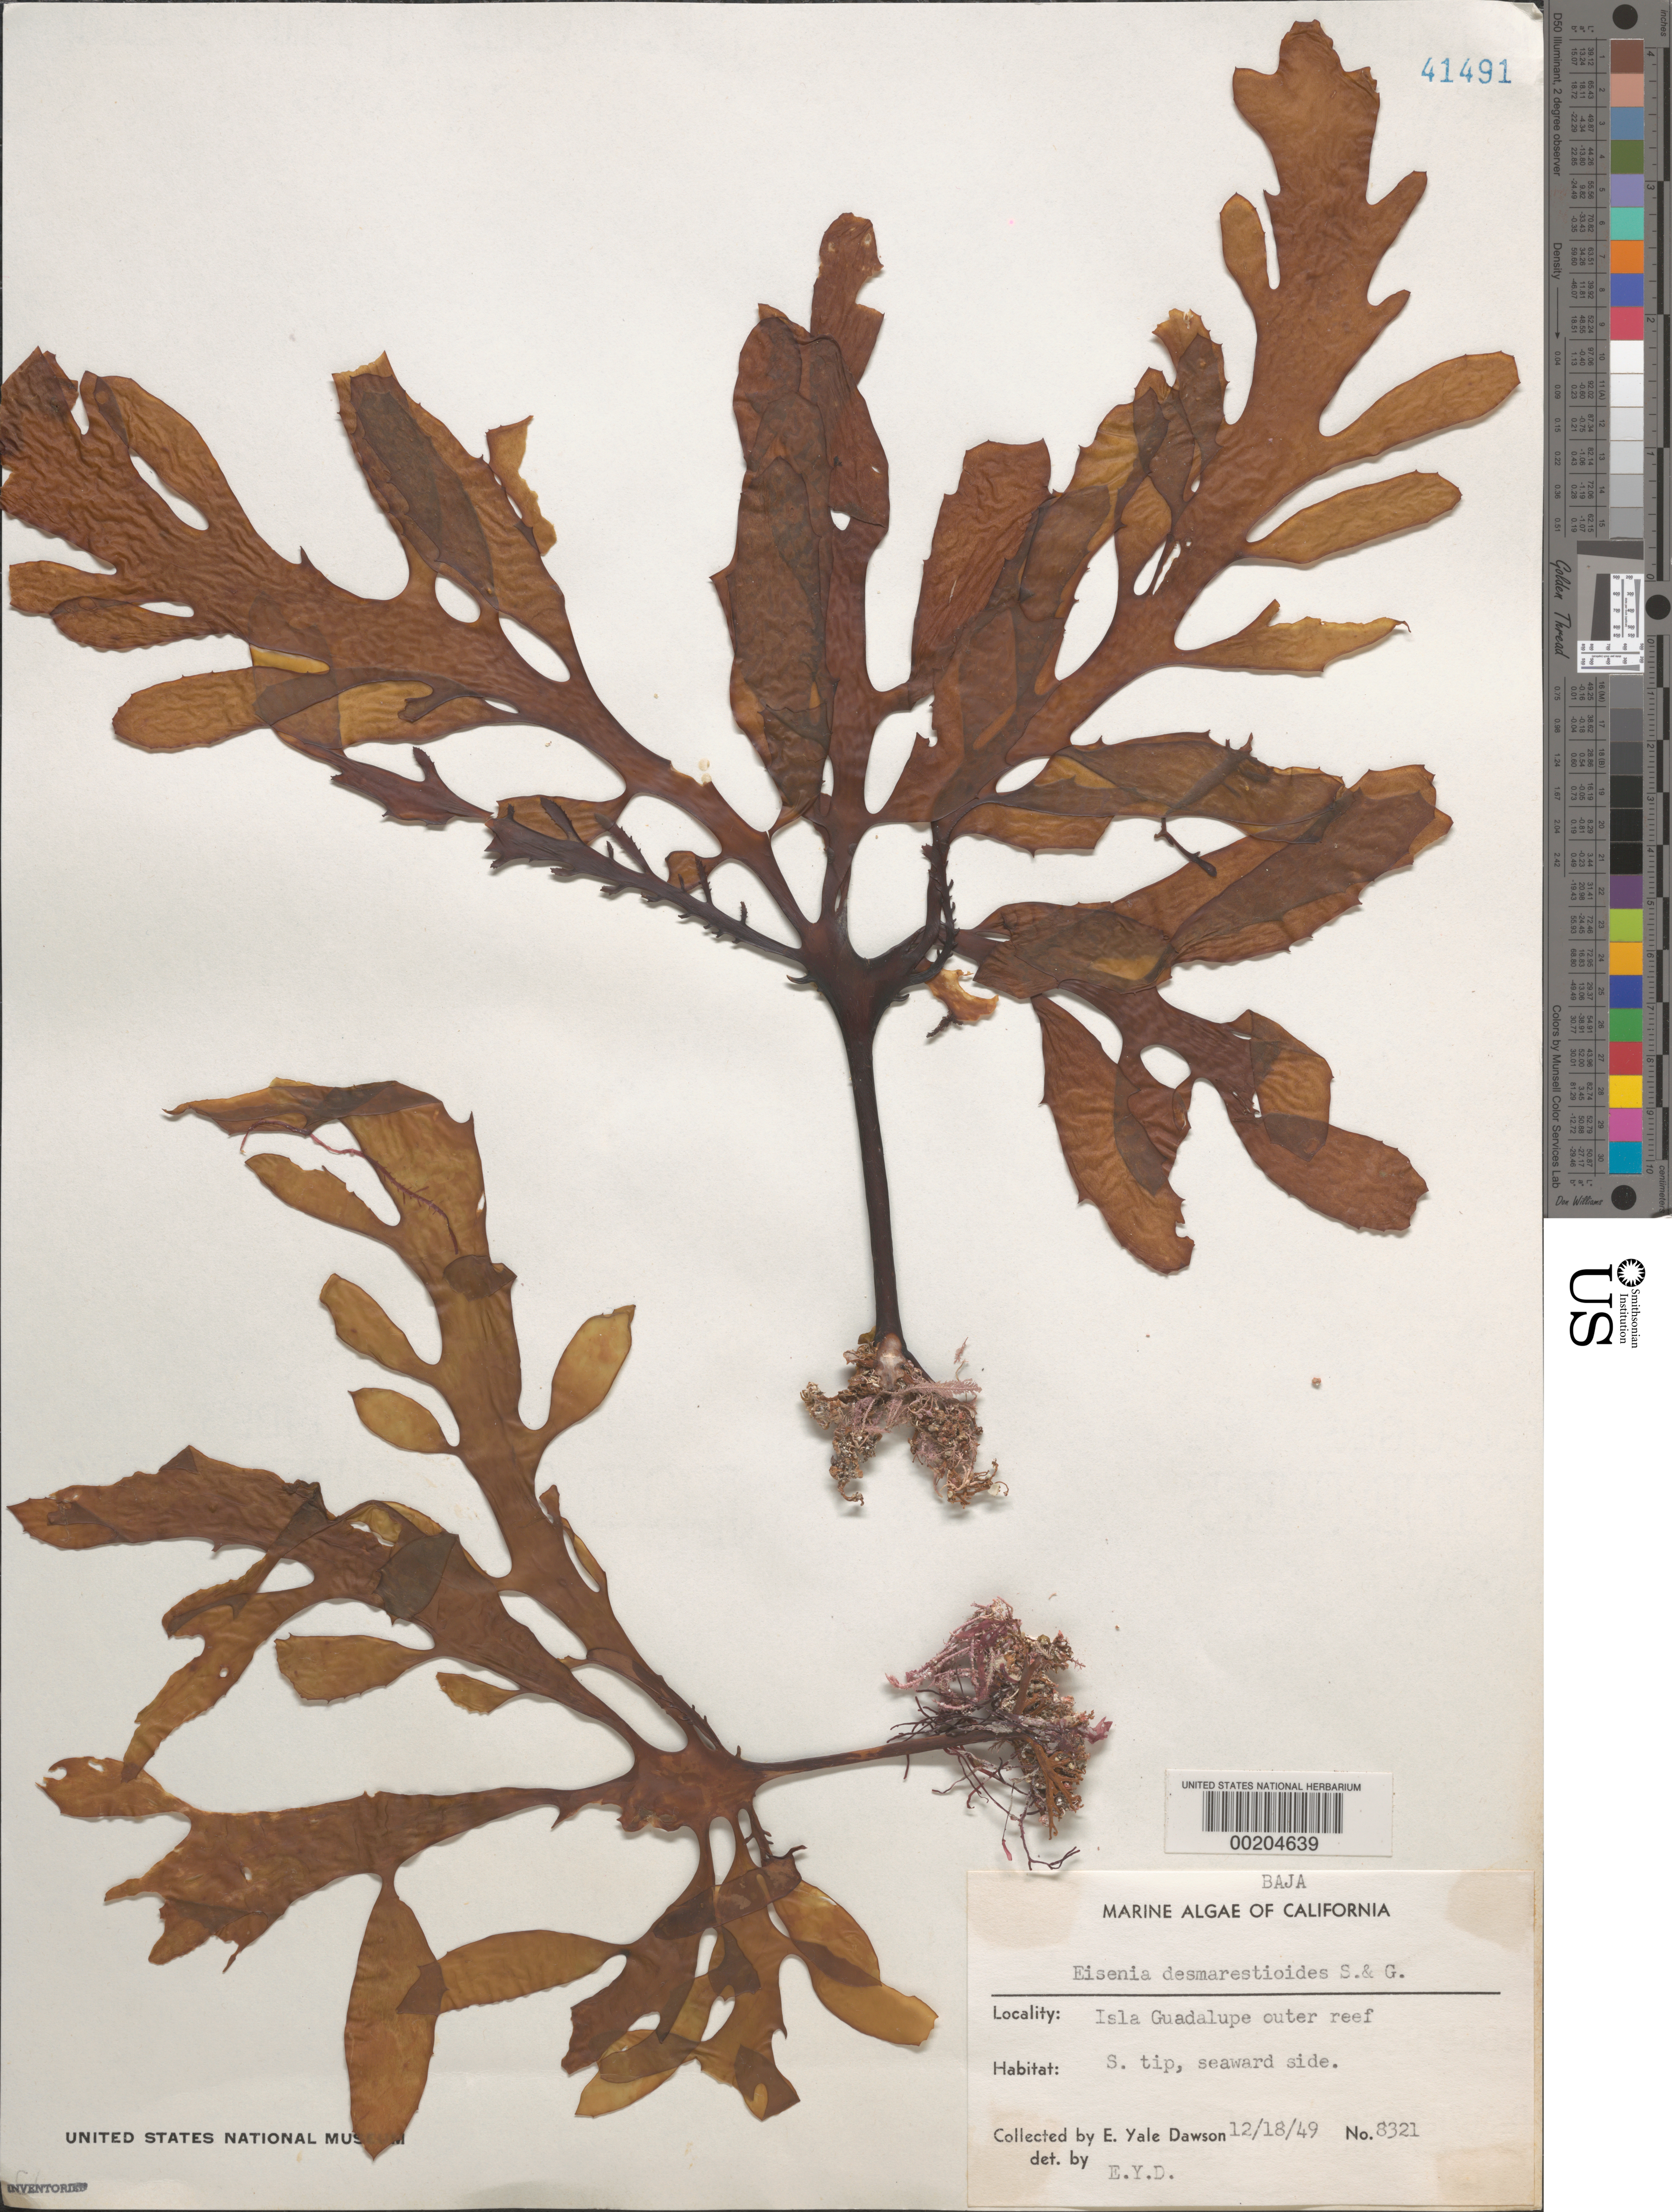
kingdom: Chromista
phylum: Ochrophyta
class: Phaeophyceae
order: Laminariales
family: Lessoniaceae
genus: Eisenia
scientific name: Eisenia desmarestioides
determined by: Dawson, E. Y.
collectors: E. Y. Dawson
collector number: EYD 8321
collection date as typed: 18 Dec 1949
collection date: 1949-12-18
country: Mexico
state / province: Baja California Norte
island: Isla Guadalupe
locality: Punta Oeste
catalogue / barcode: US 41491